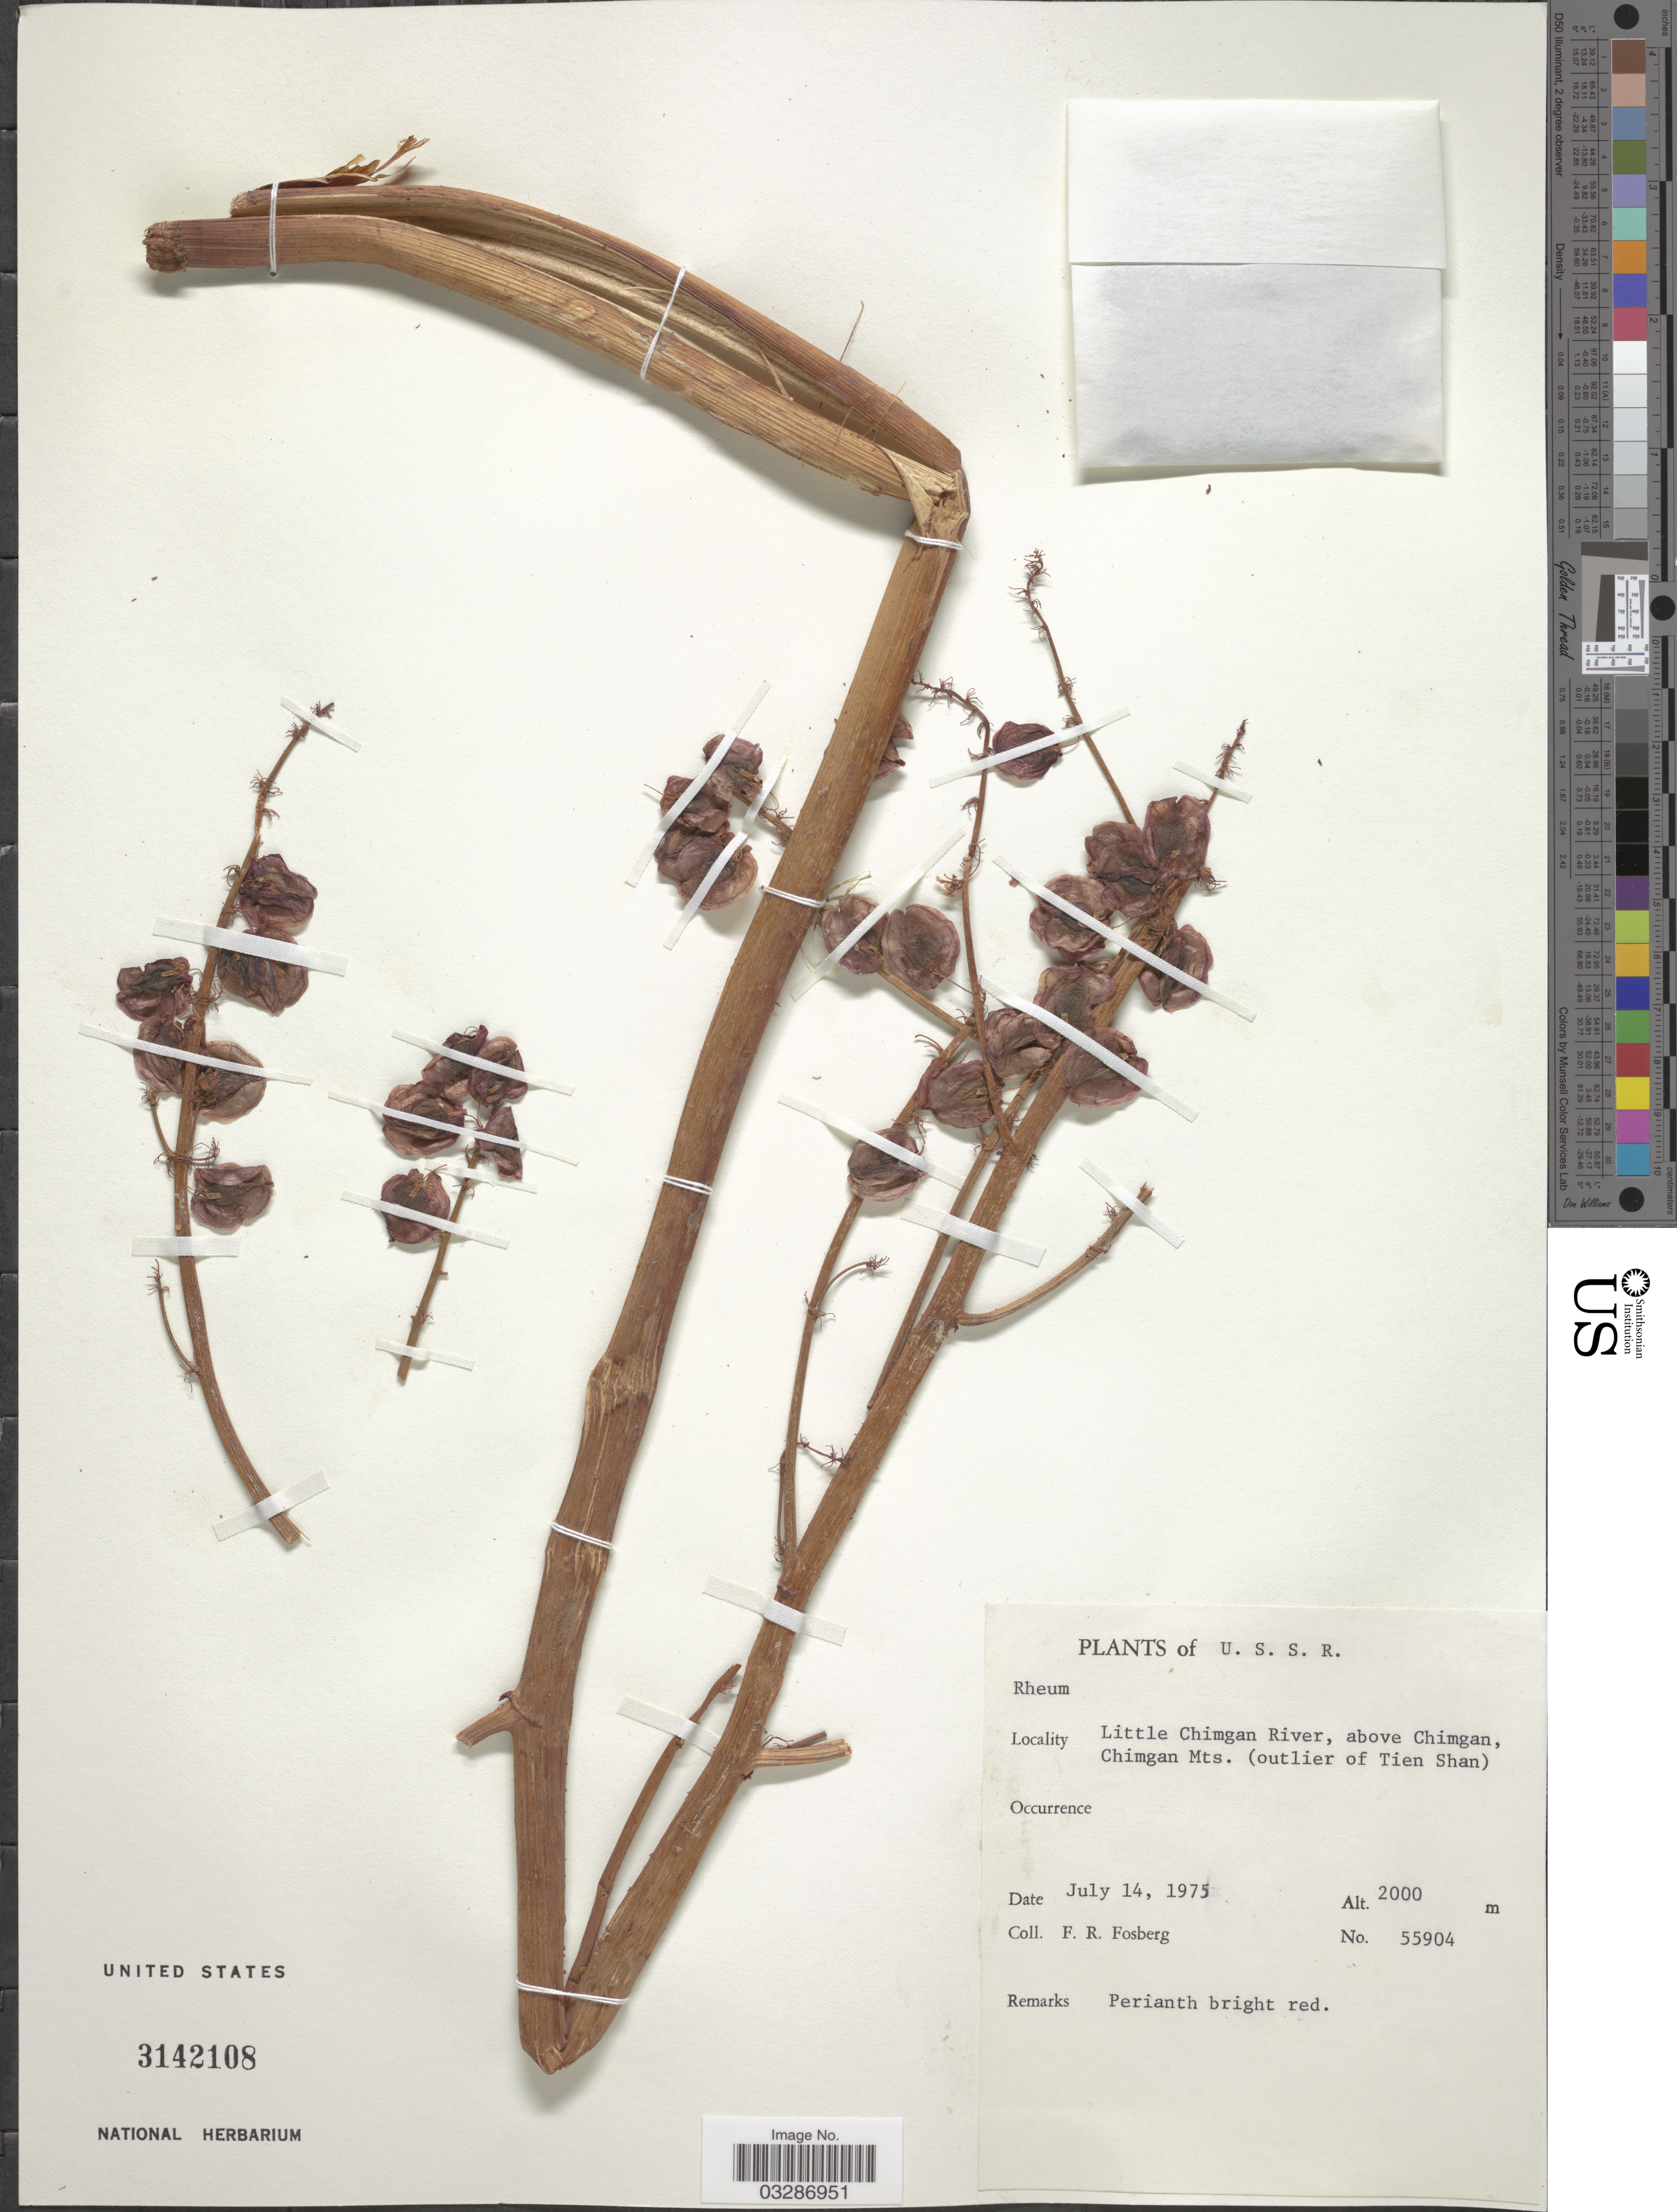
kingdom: Plantae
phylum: Tracheophyta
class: Magnoliopsida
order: Caryophyllales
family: Polygonaceae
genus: Rheum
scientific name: Rheum sp.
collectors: F. R. Fosberg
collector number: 55904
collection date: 1975-07-14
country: Uzbekistan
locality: U. S. S. R. [unsure placement] Little Chimgan River, above Chimgan, Chimgan Mts. (outlier of Tien Shan).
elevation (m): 2000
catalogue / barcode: US 3142108